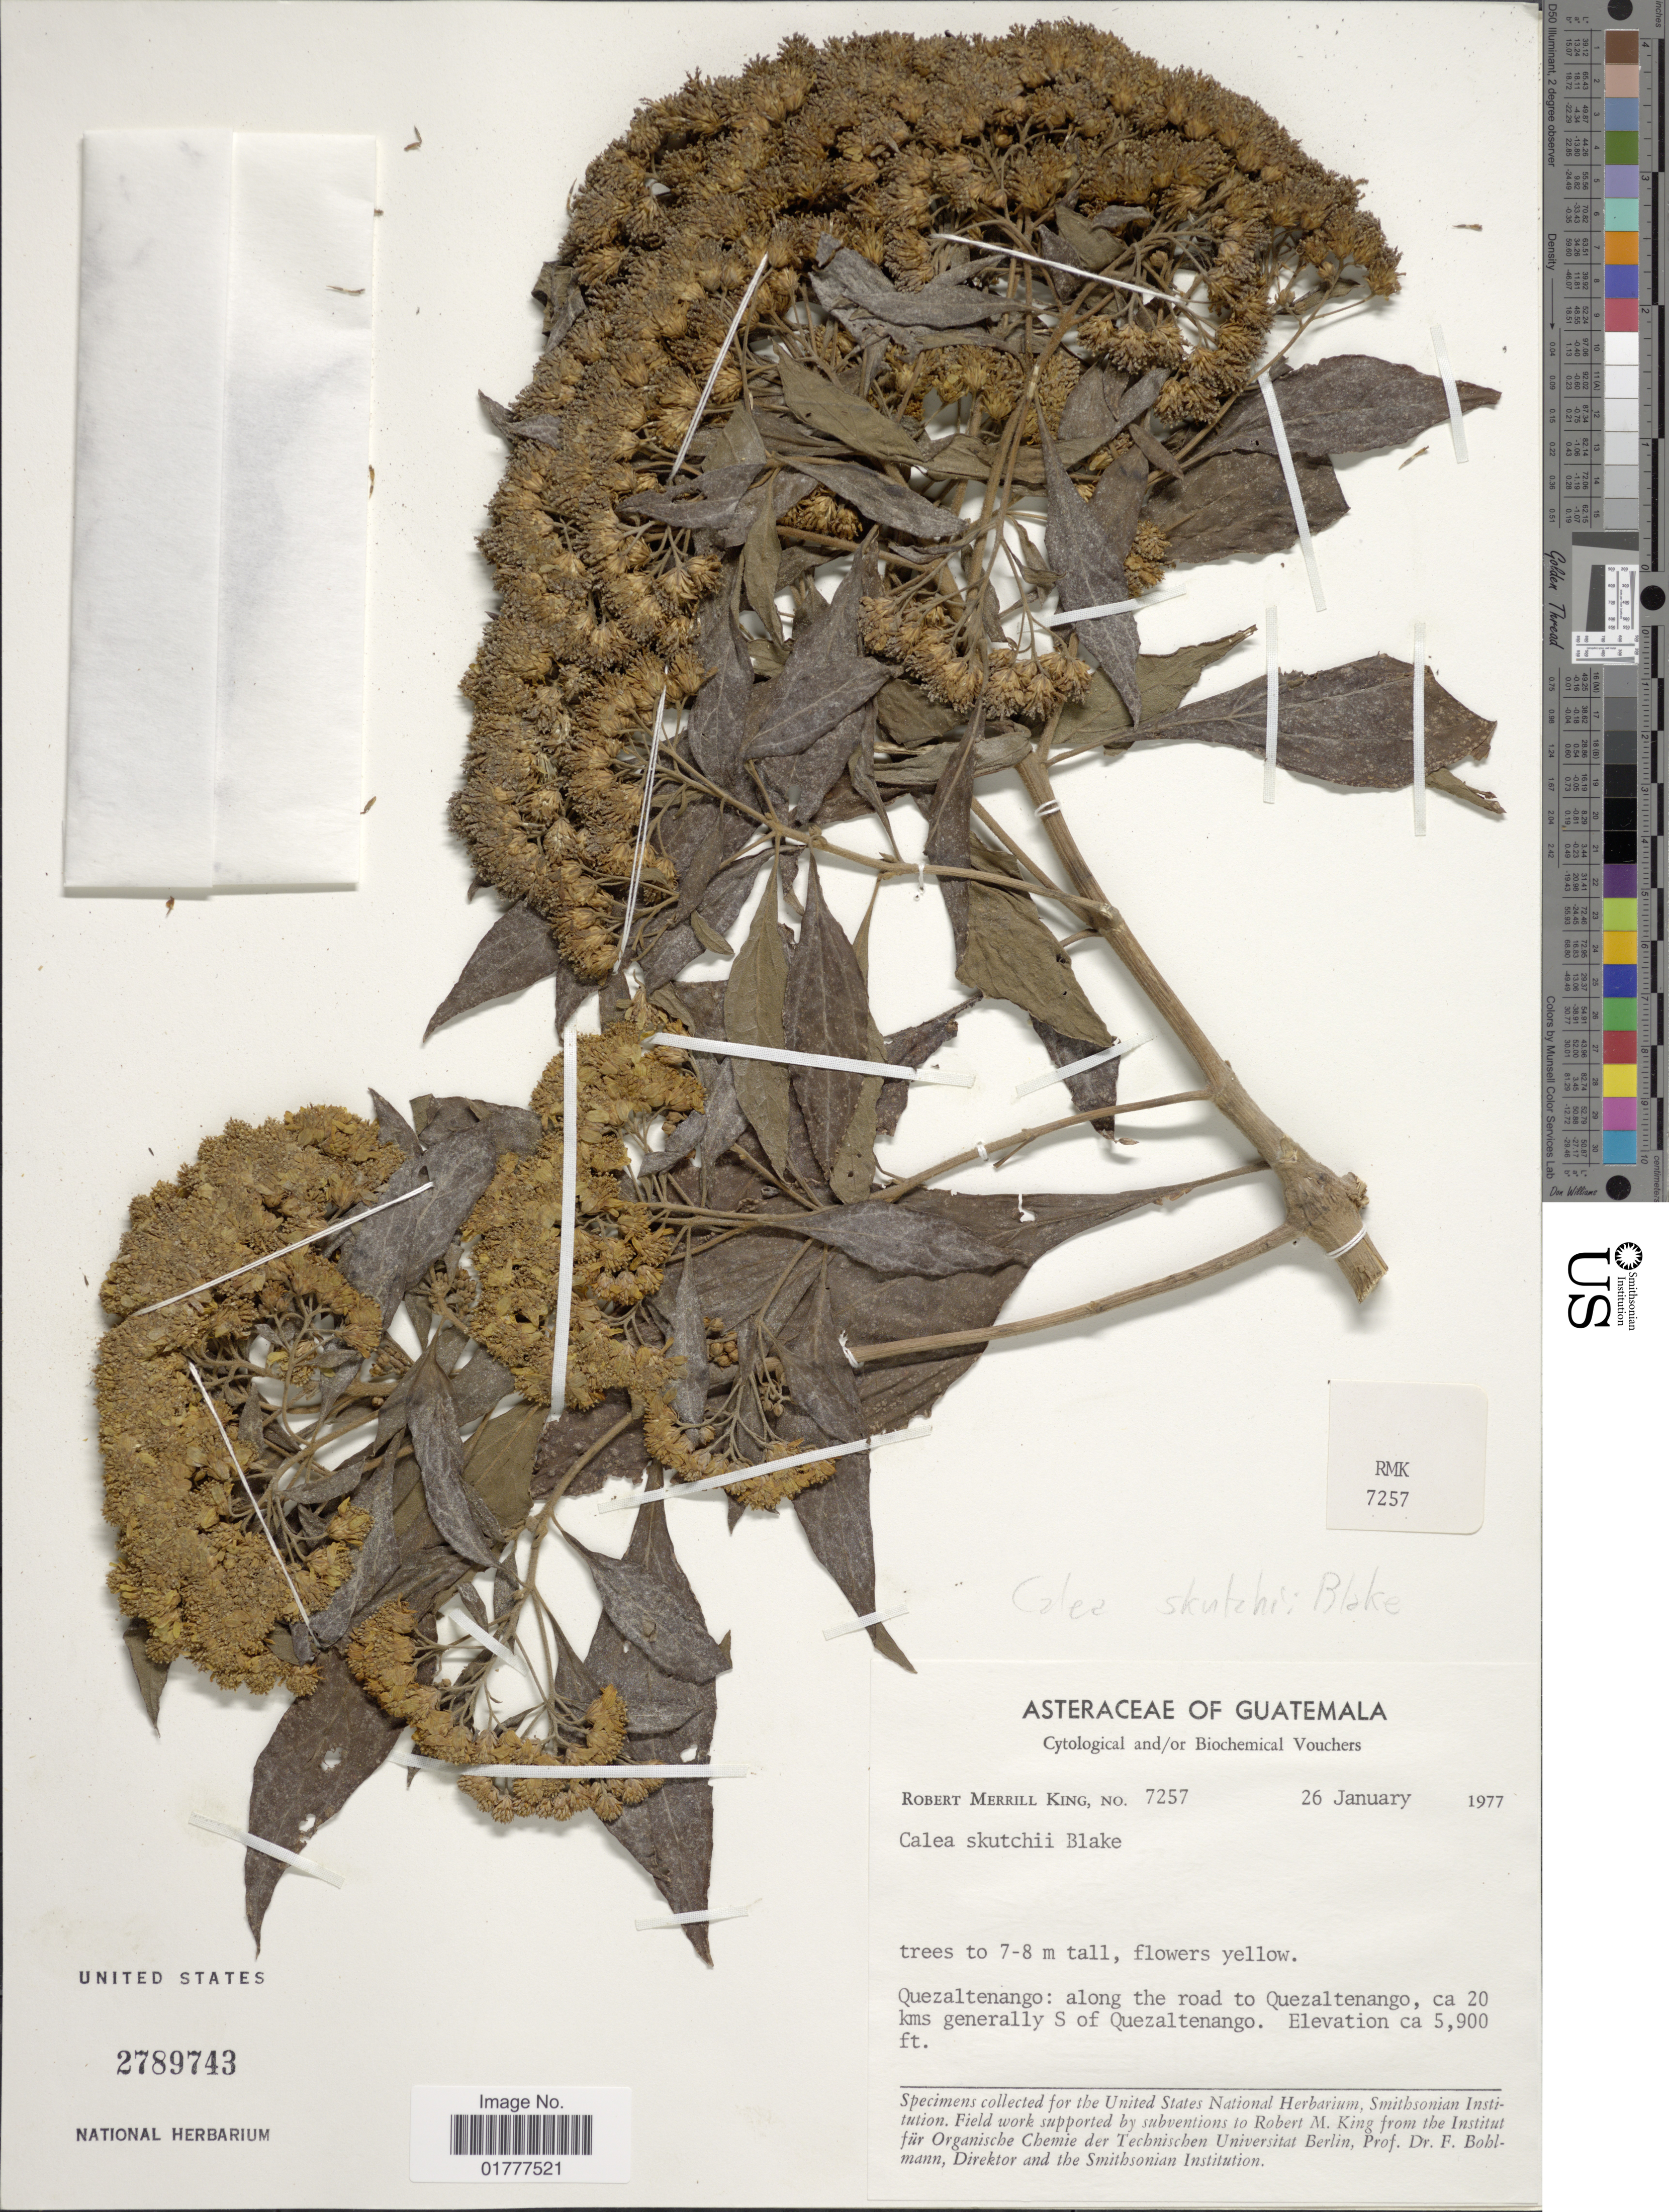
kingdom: Plantae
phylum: Tracheophyta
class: Magnoliopsida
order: Asterales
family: Asteraceae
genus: Podachaenium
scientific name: Podachaenium skutchii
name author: (S.F. Blake) H. Rob.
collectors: R. M. King & Blake, C. S.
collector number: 7257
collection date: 1977-01-26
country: Guatemala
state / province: Quetzaltenango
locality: Quezaltenango: along the road to Quezaltenango, ca. 20 kms generally S of Quezaltenango..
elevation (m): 1798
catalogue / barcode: US 2789743